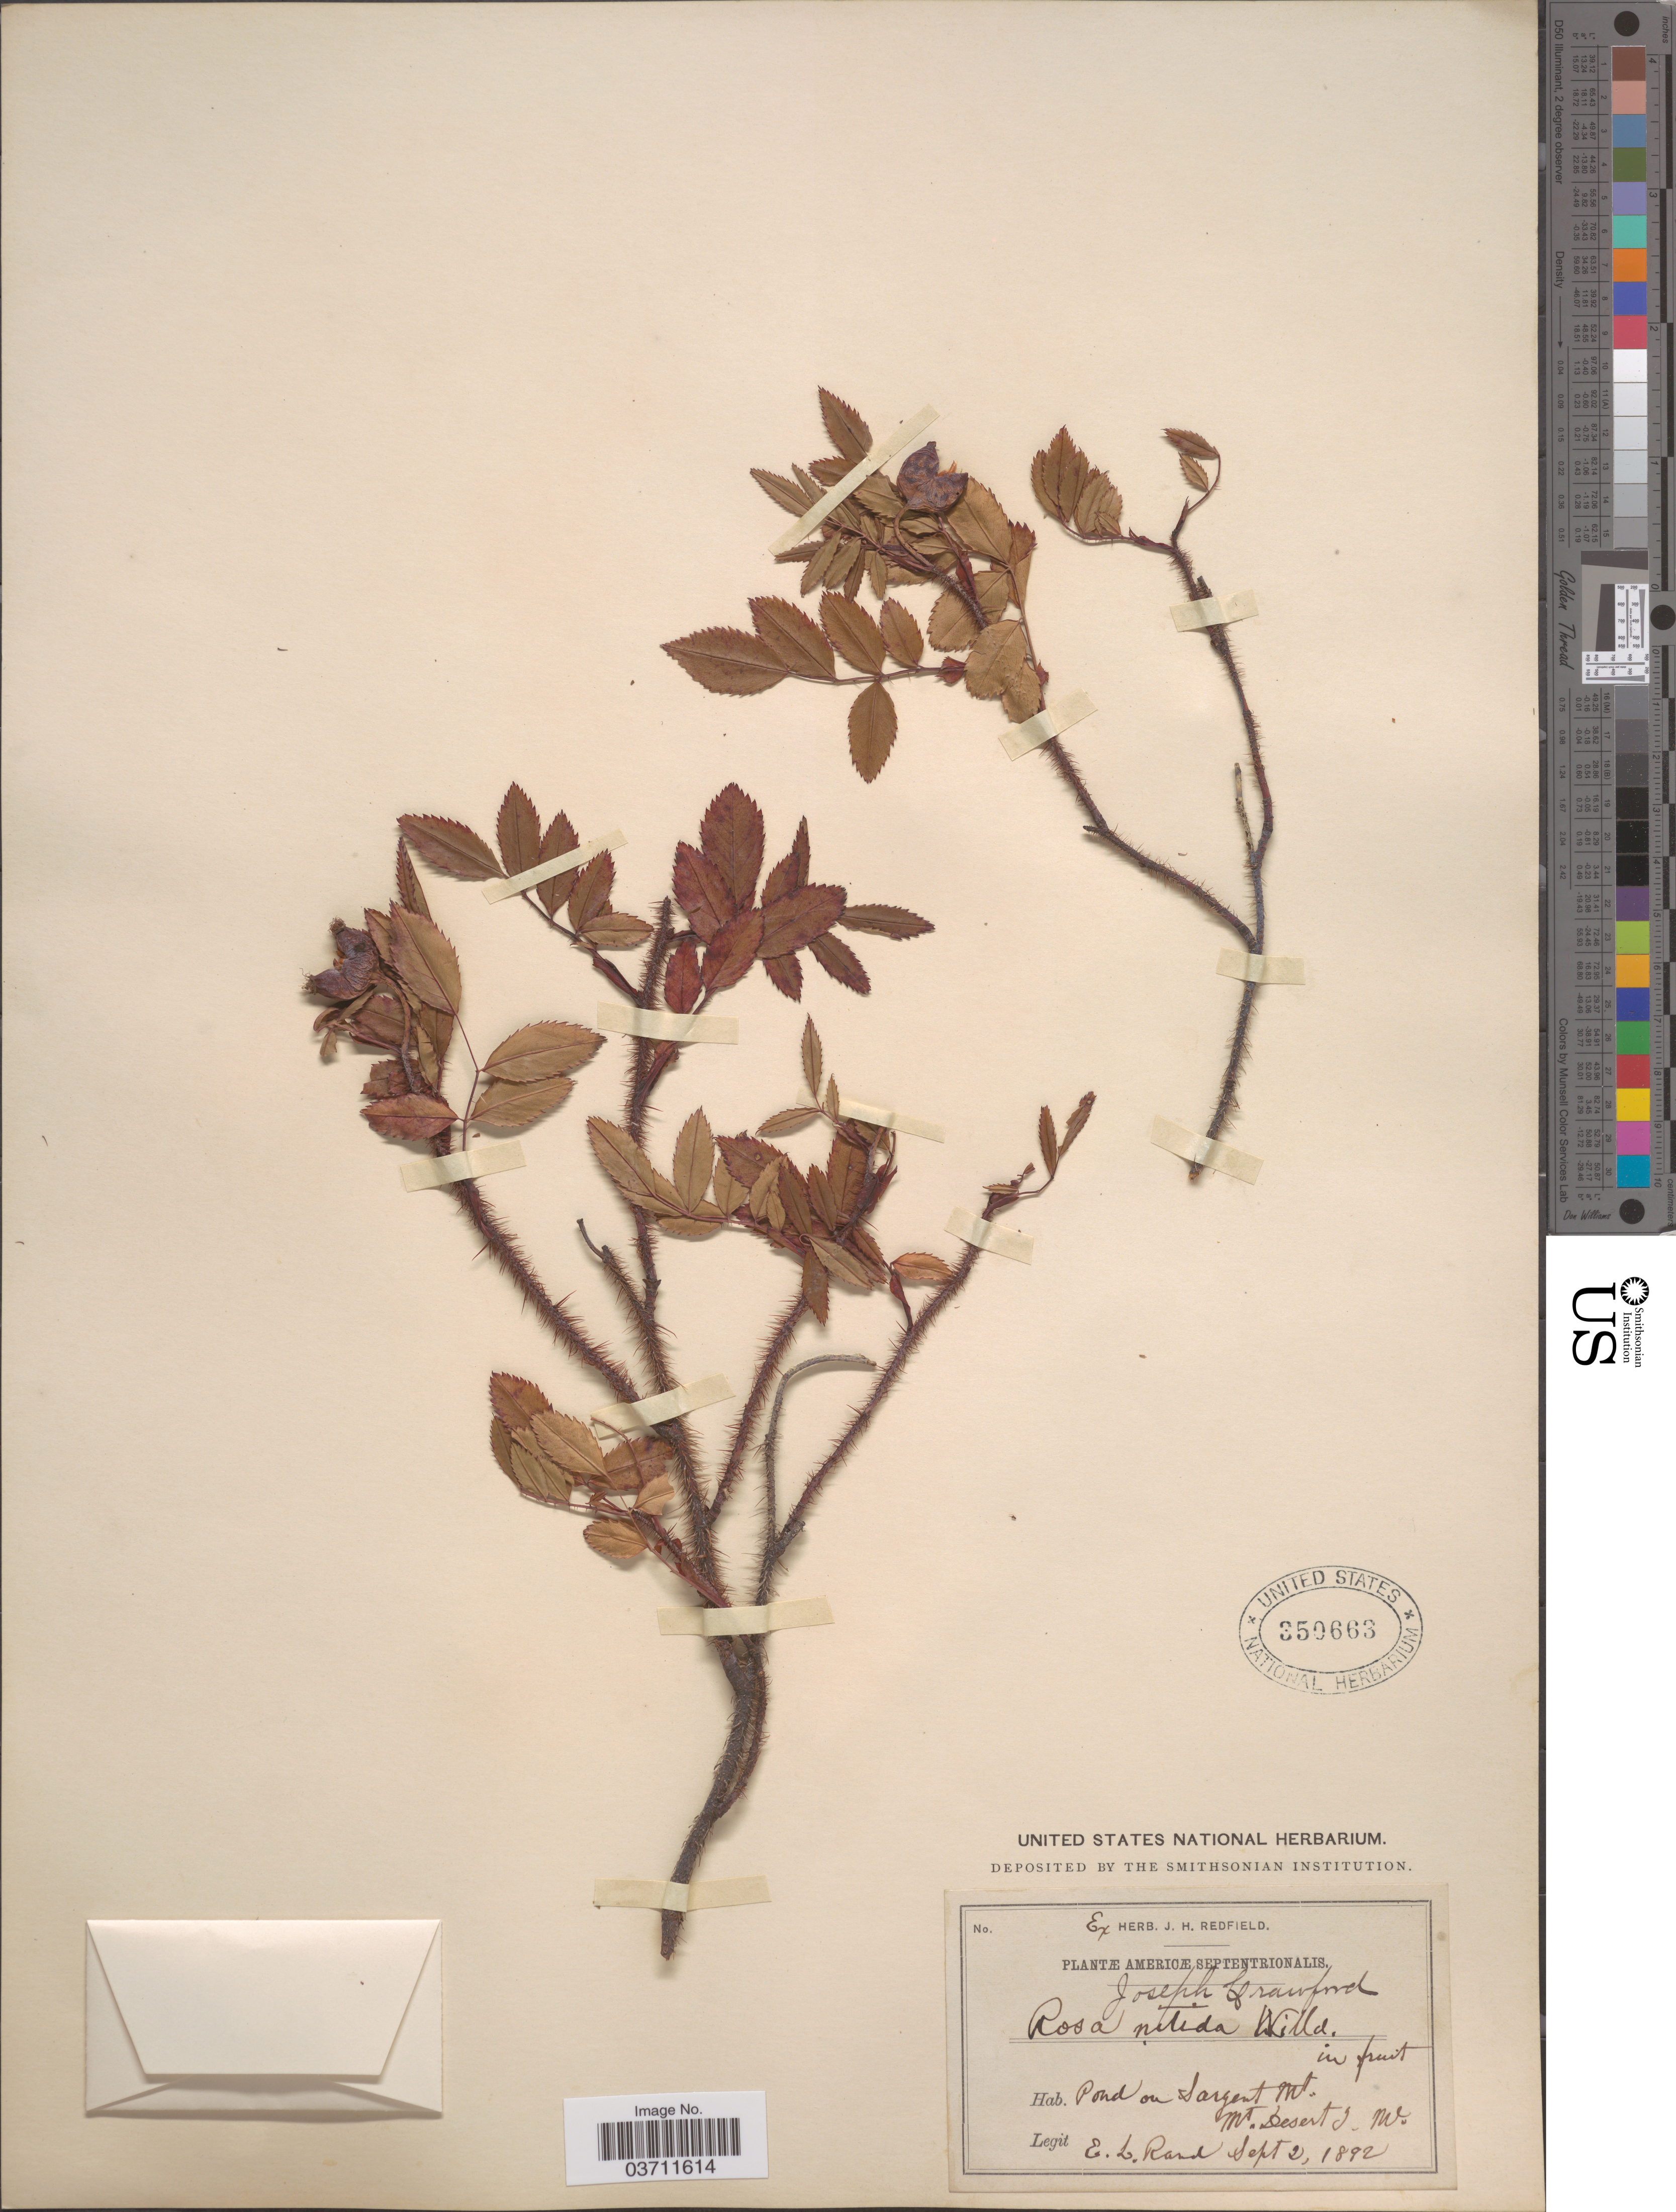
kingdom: Plantae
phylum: Tracheophyta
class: Magnoliopsida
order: Rosales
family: Rosaceae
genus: Rosa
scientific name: Rosa nitida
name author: Willd.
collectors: E. Rand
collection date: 1892-09-02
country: United States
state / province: Maine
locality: Americæ Septentrionalis. Pond on Sargent Mt. Mt. Desert I.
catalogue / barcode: US 3506603